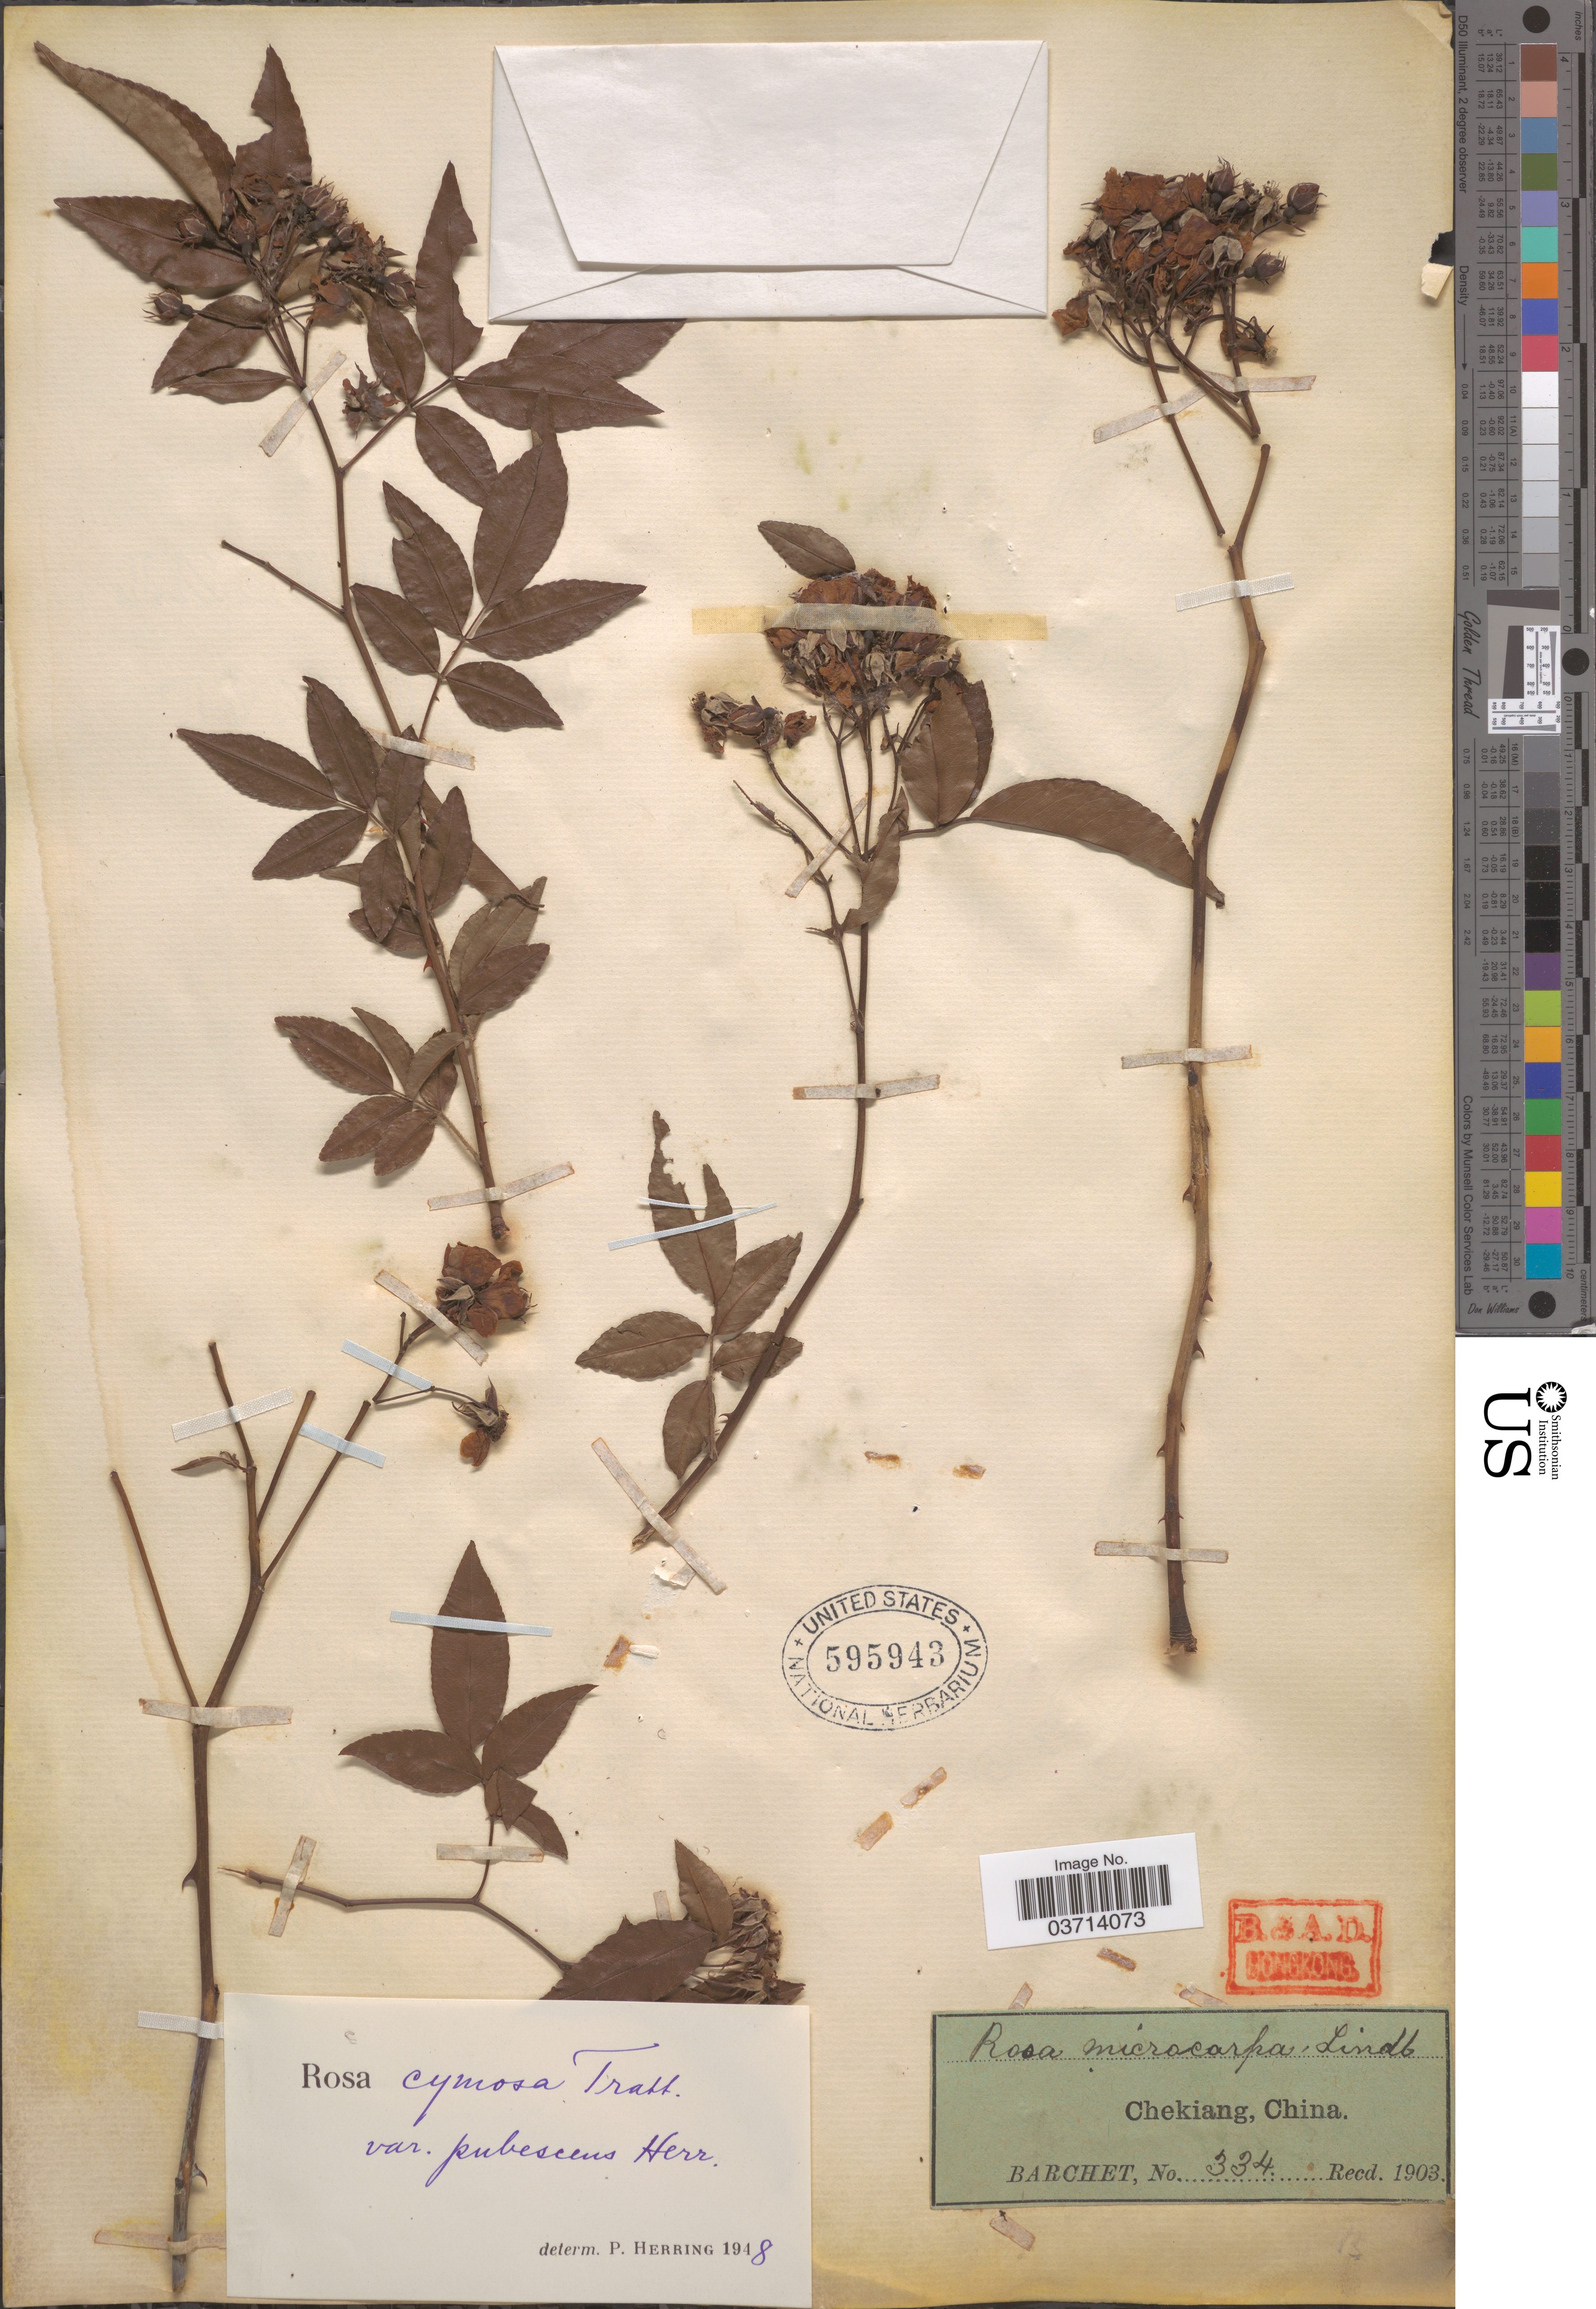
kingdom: Plantae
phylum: Tracheophyta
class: Magnoliopsida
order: Rosales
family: Rosaceae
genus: Rosa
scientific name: Rosa indica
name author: L.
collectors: Barchet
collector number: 334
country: China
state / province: Zhejiang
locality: Chekiang.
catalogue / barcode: US 595943